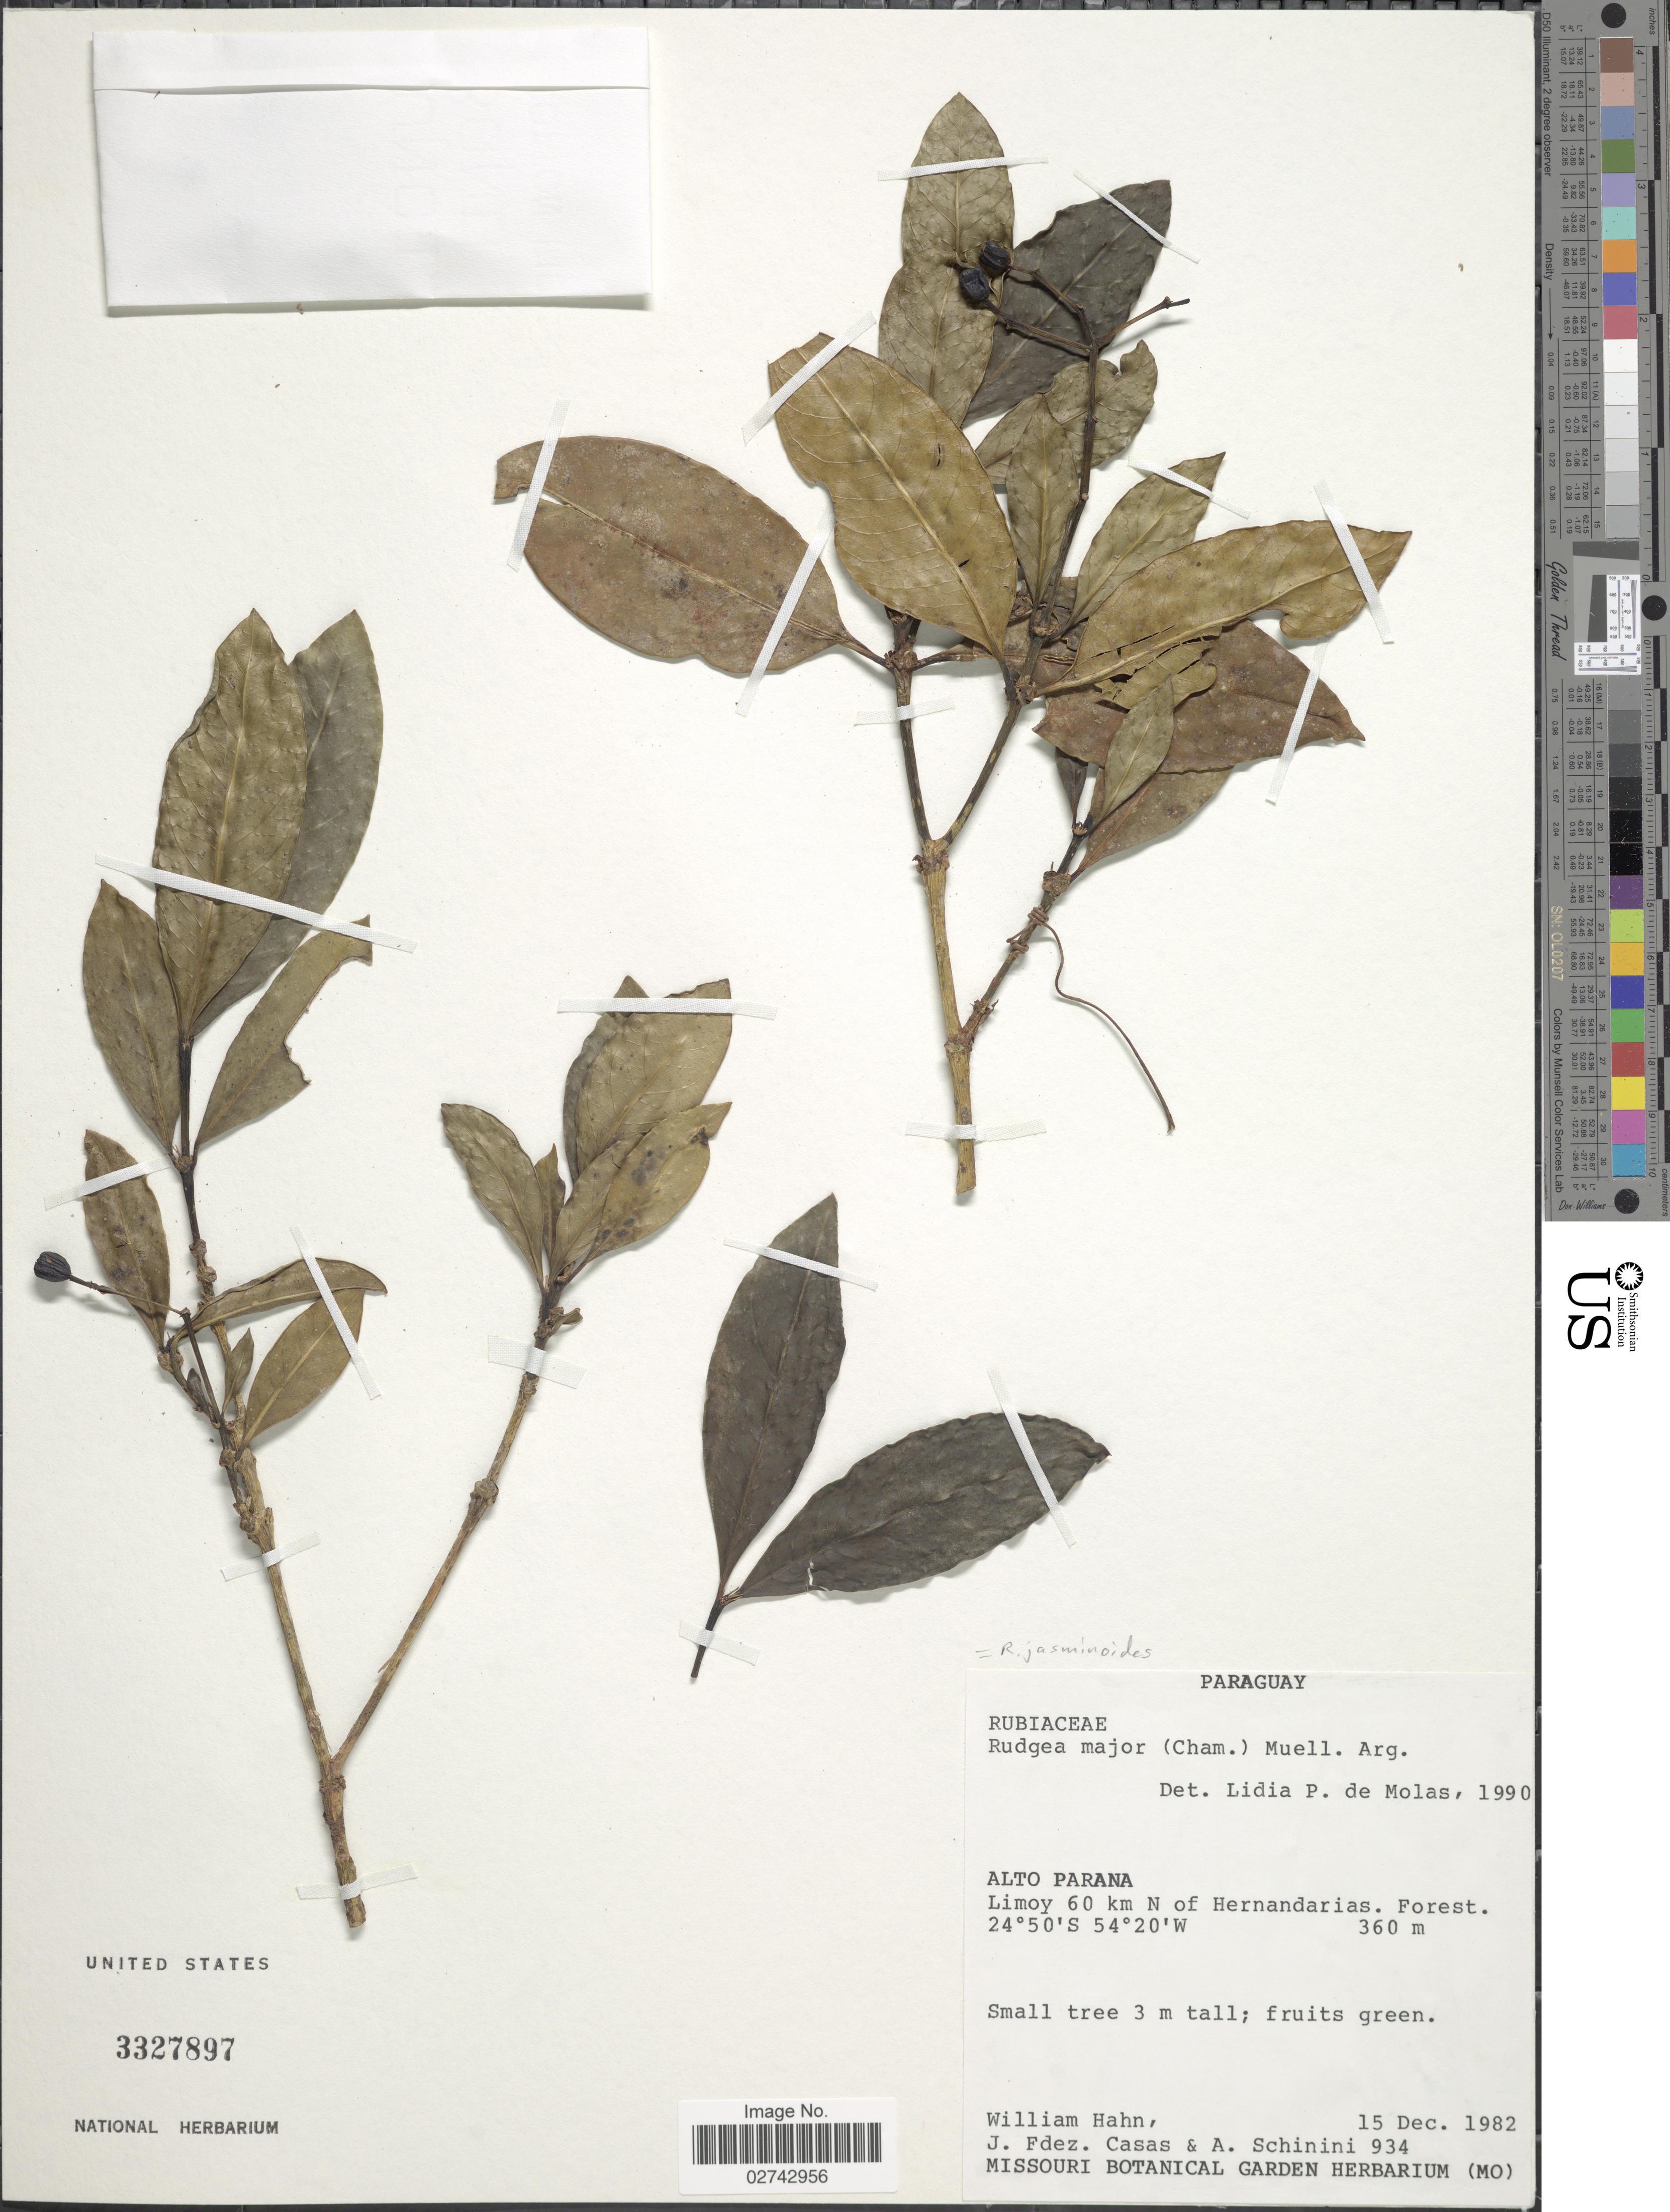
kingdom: Plantae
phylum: Tracheophyta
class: Magnoliopsida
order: Gentianales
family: Rubiaceae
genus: Rudgea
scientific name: Rudgea jasminoides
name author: (Cham.) Müll. Arg.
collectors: W. Hahn, J. Casas & A. Schinini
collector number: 934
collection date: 1982-12-15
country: Paraguay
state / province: Alto Parana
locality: Limoy 60 km N of Hernandarias, forest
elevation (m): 360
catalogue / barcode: US 3327897